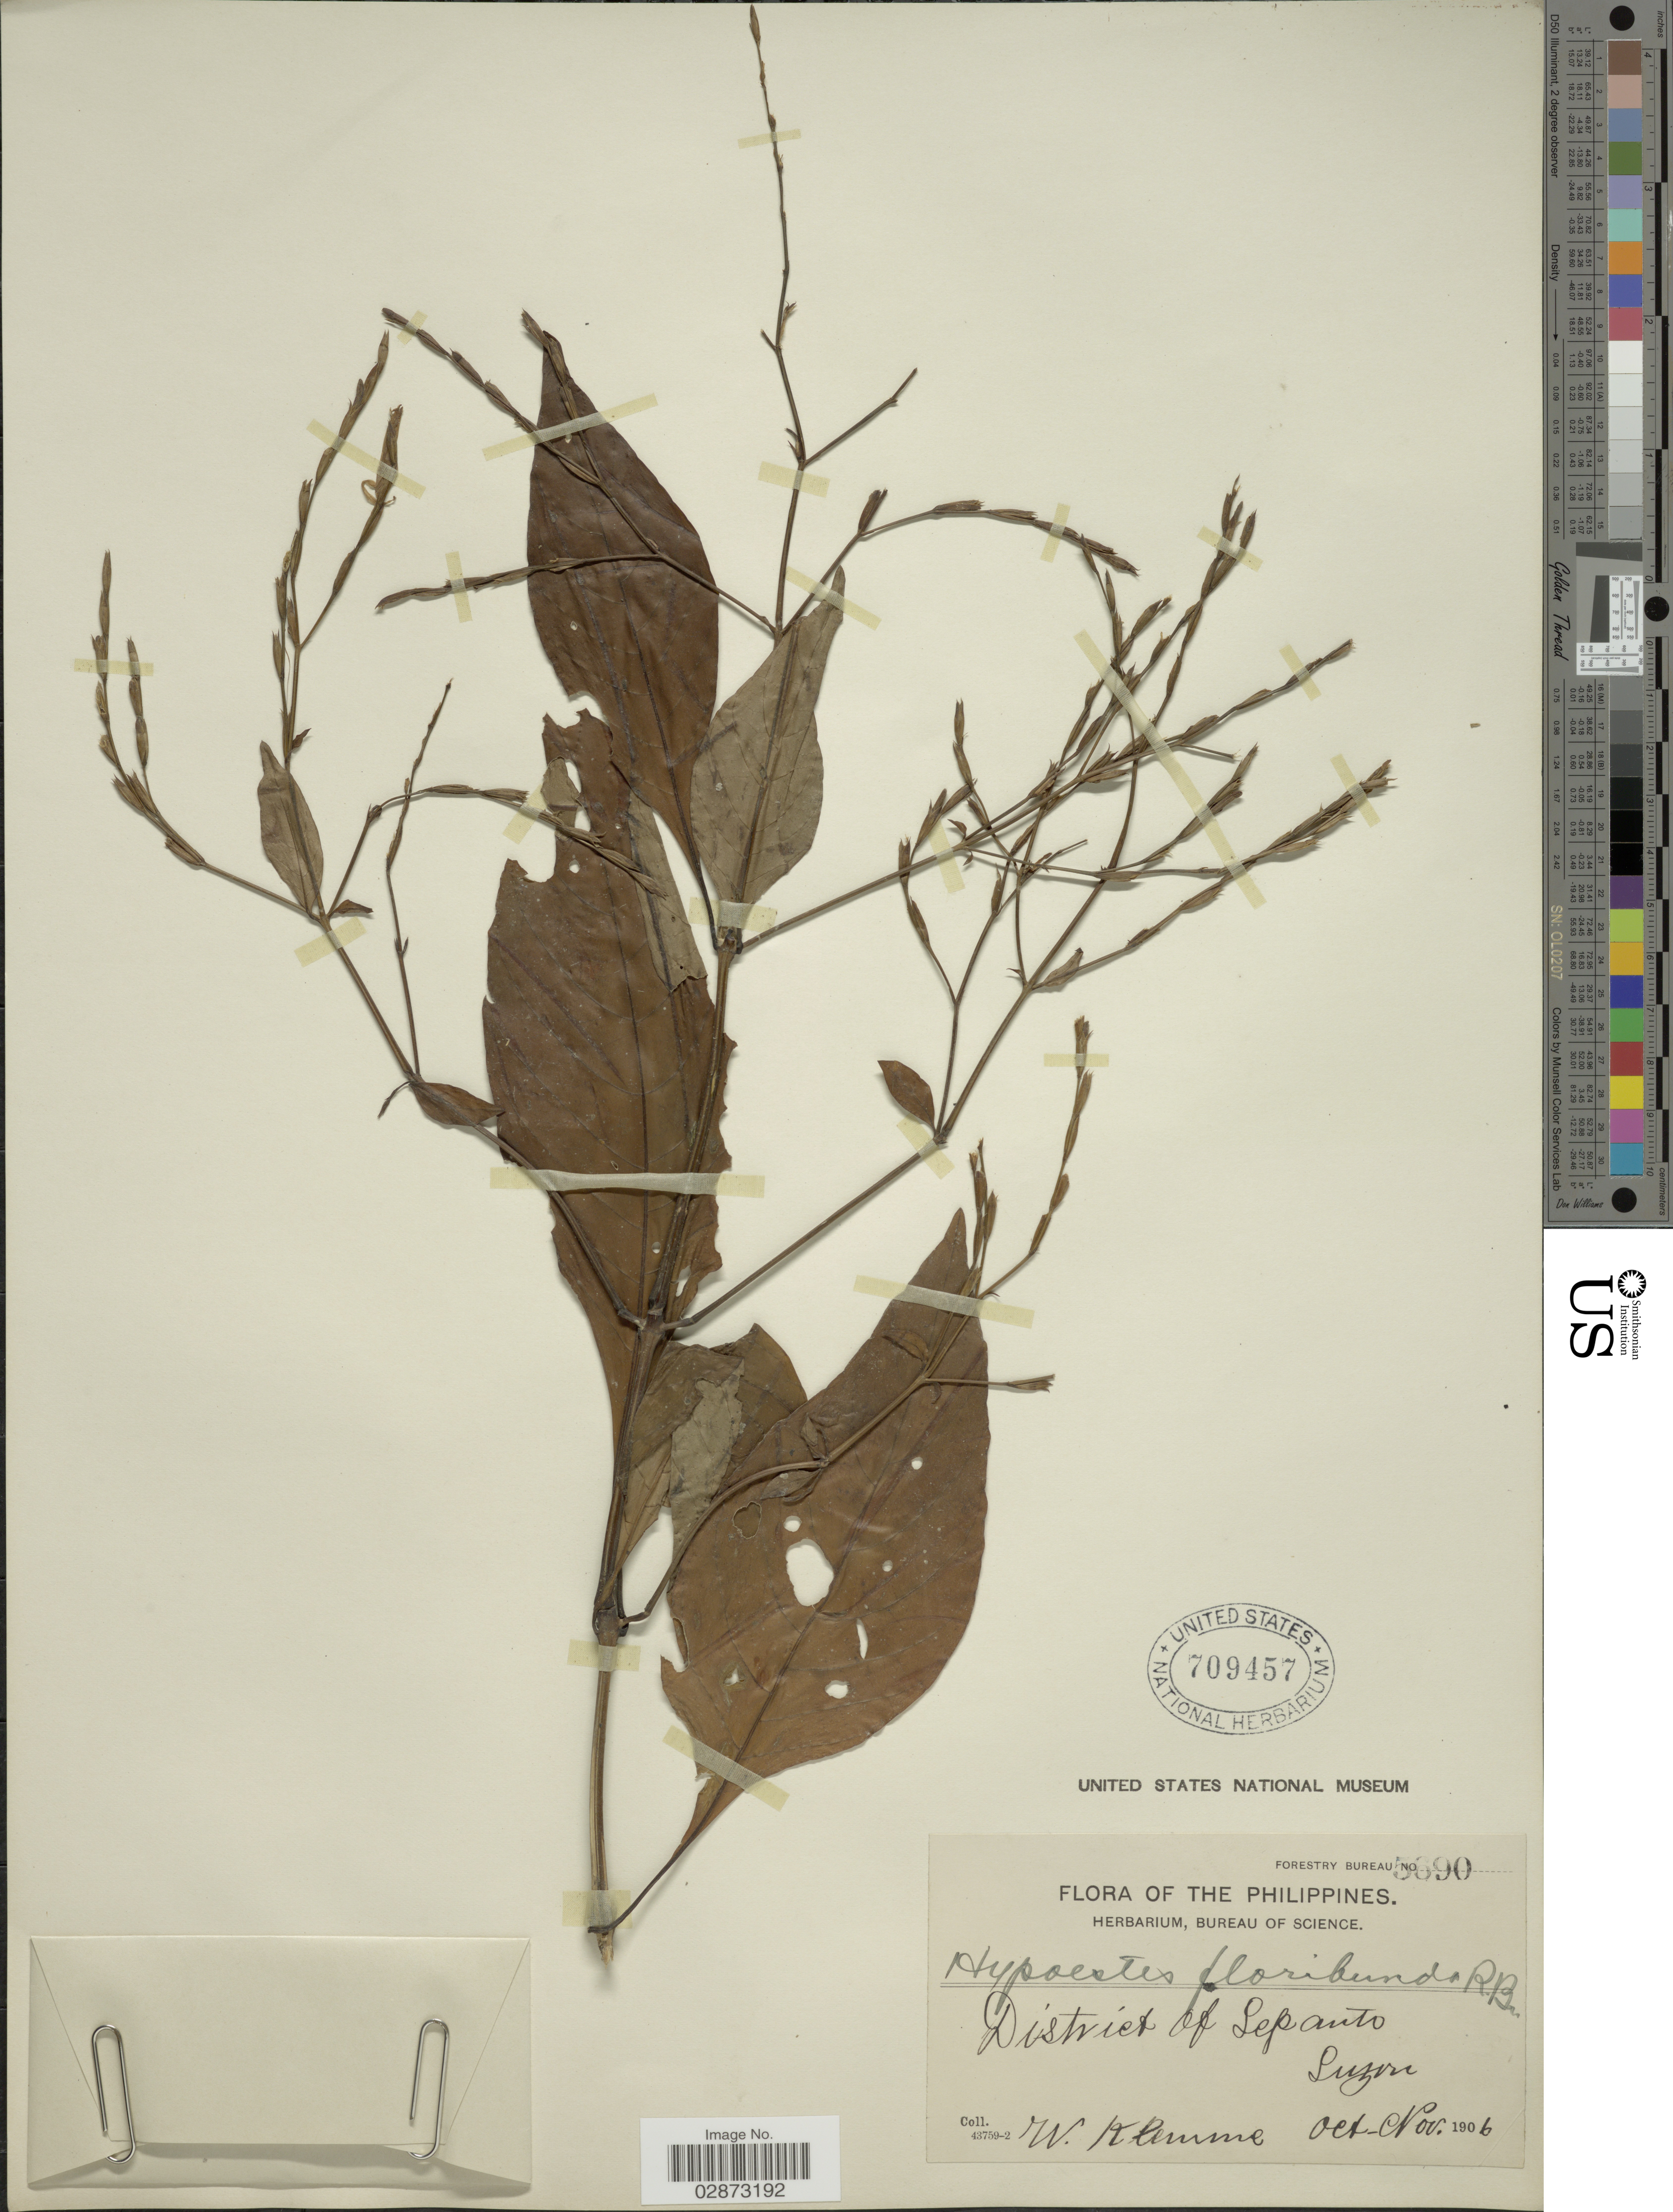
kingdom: Plantae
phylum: Tracheophyta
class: Magnoliopsida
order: Lamiales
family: Acanthaceae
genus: Hypoestes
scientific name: Hypoestes floribunda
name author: R. Br.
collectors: W. Klemme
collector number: Forestry Bureau 5890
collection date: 1906-10/1906-11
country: Philippines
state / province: Cordillera (Administrative Region)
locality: District of Lepanto. Luzon.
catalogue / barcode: US 709457